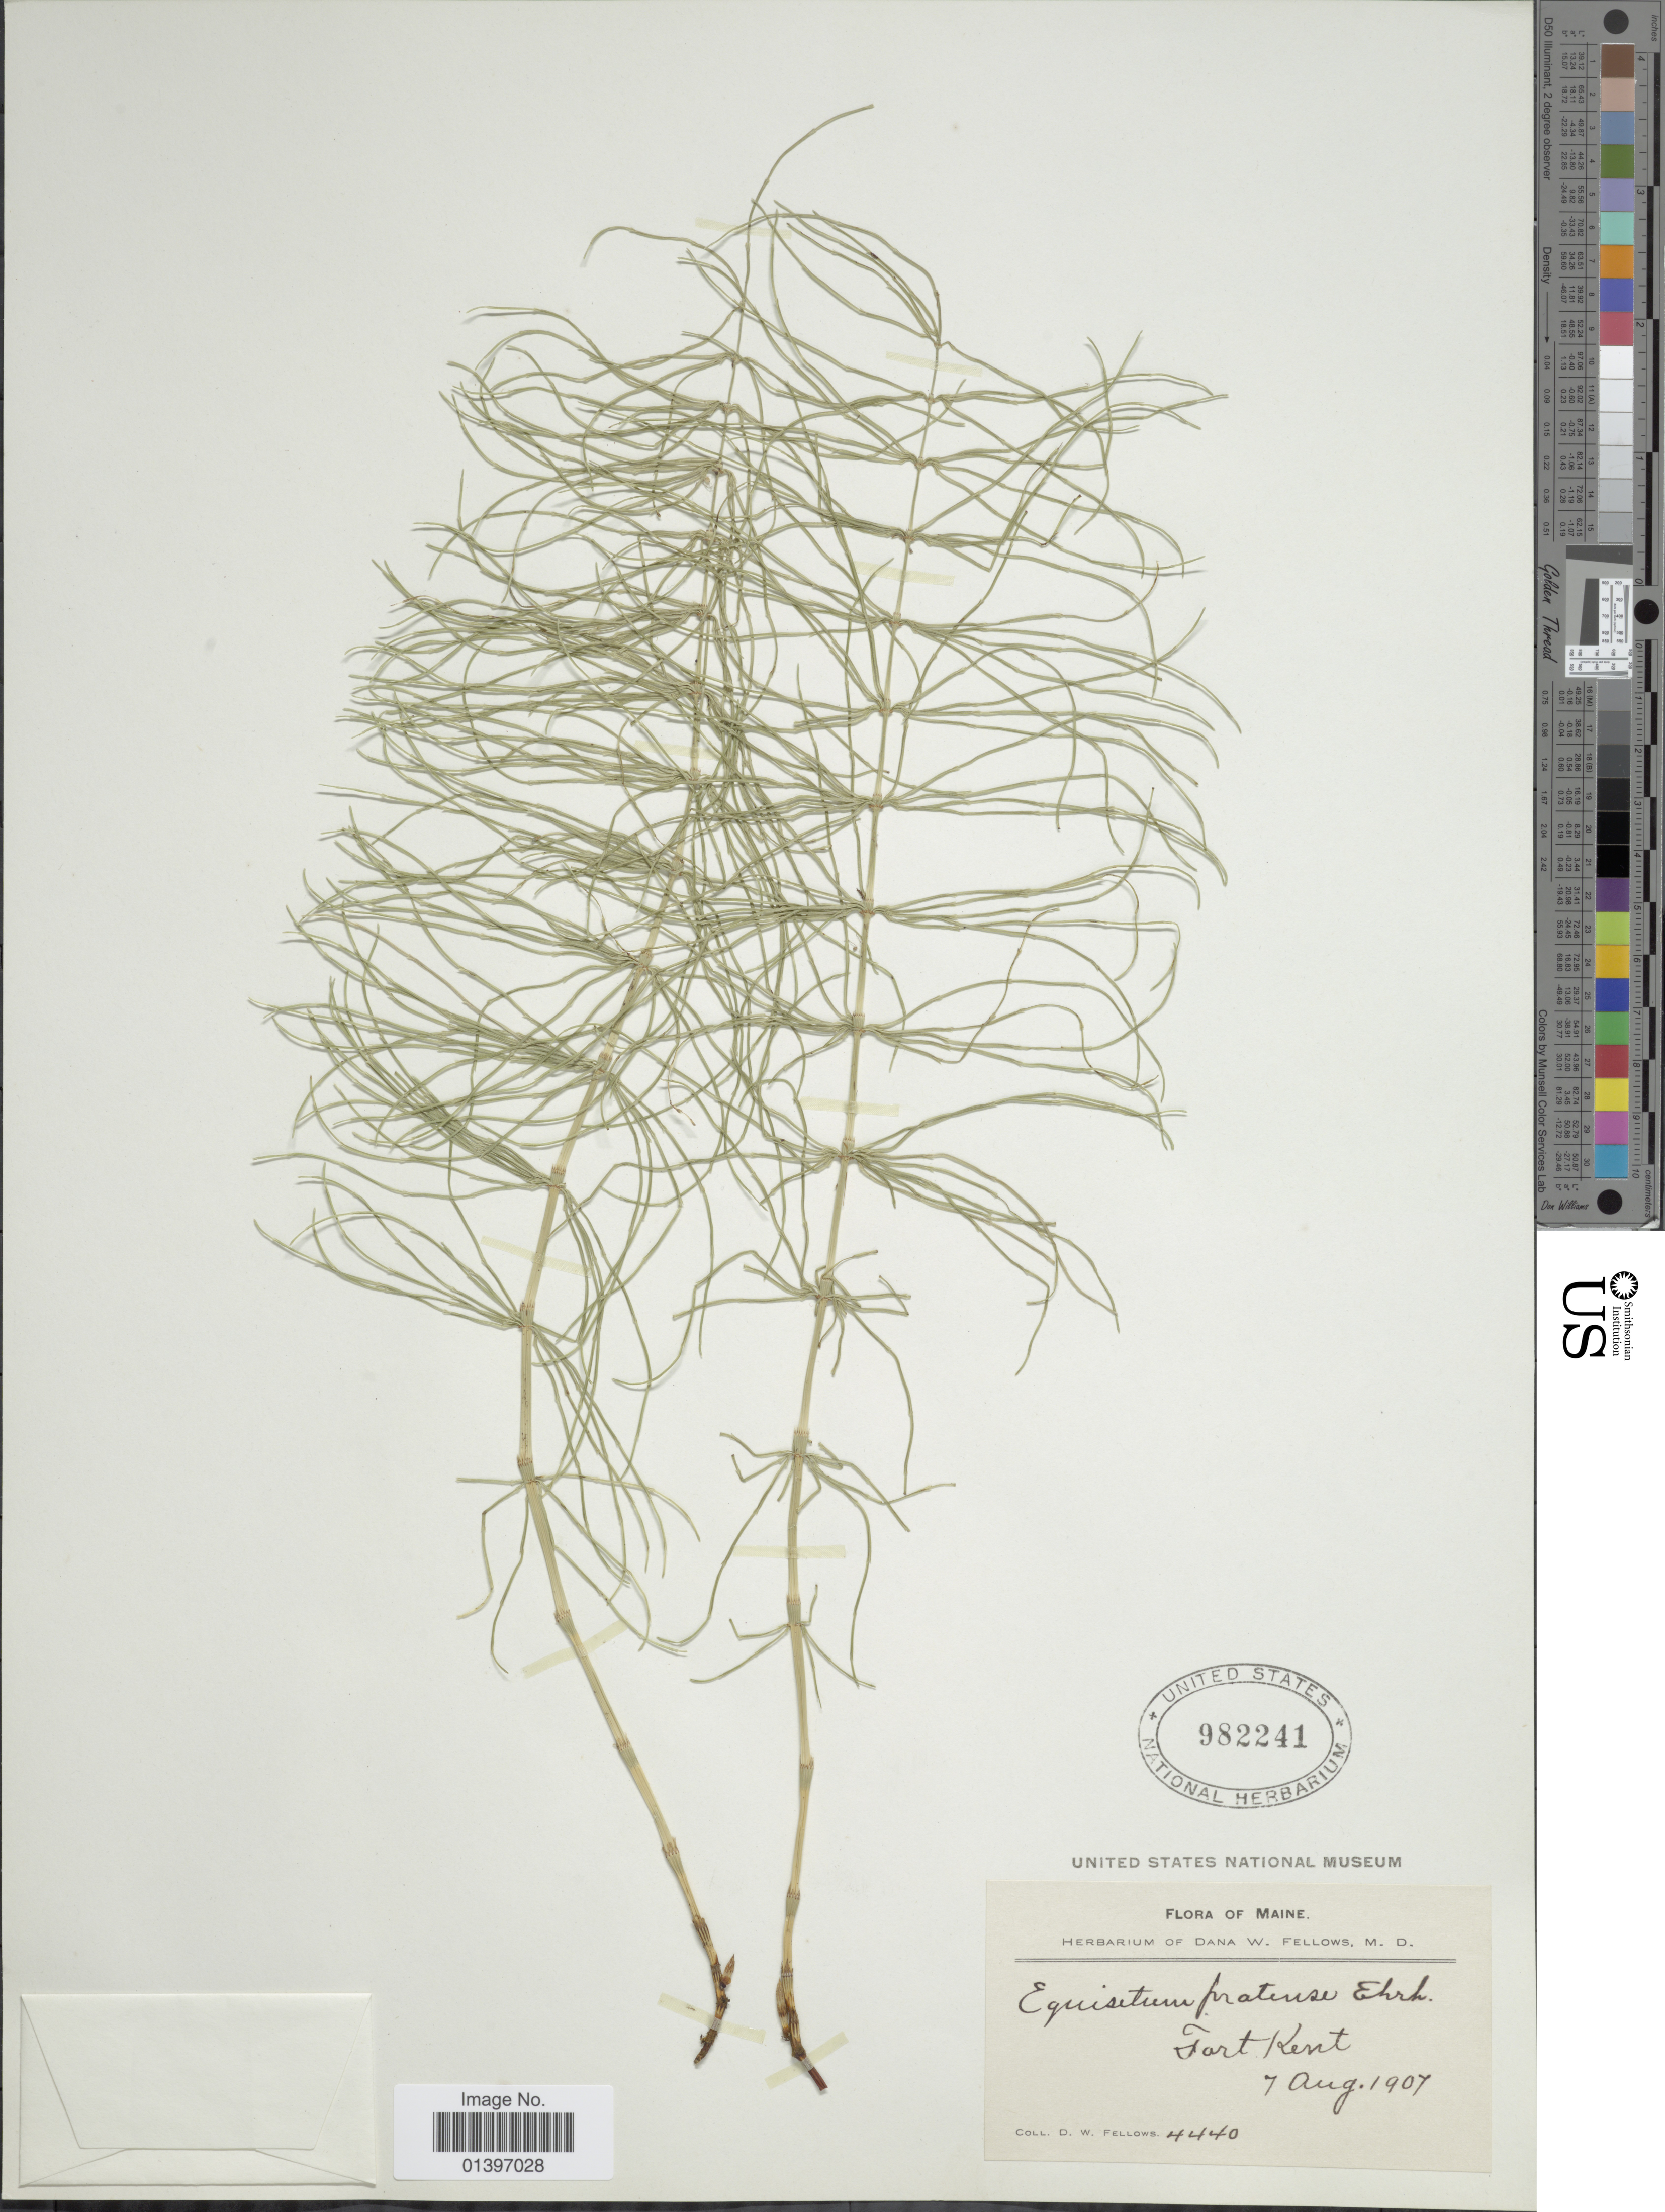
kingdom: Plantae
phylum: Tracheophyta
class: Polypodiopsida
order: Equisetales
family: Equisetaceae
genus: Equisetum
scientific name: Equisetum pratense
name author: Ehrh.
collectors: D. W. Fellows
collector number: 4440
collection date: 1907-08-07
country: United States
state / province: Maine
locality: Fort Kent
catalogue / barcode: US 982241